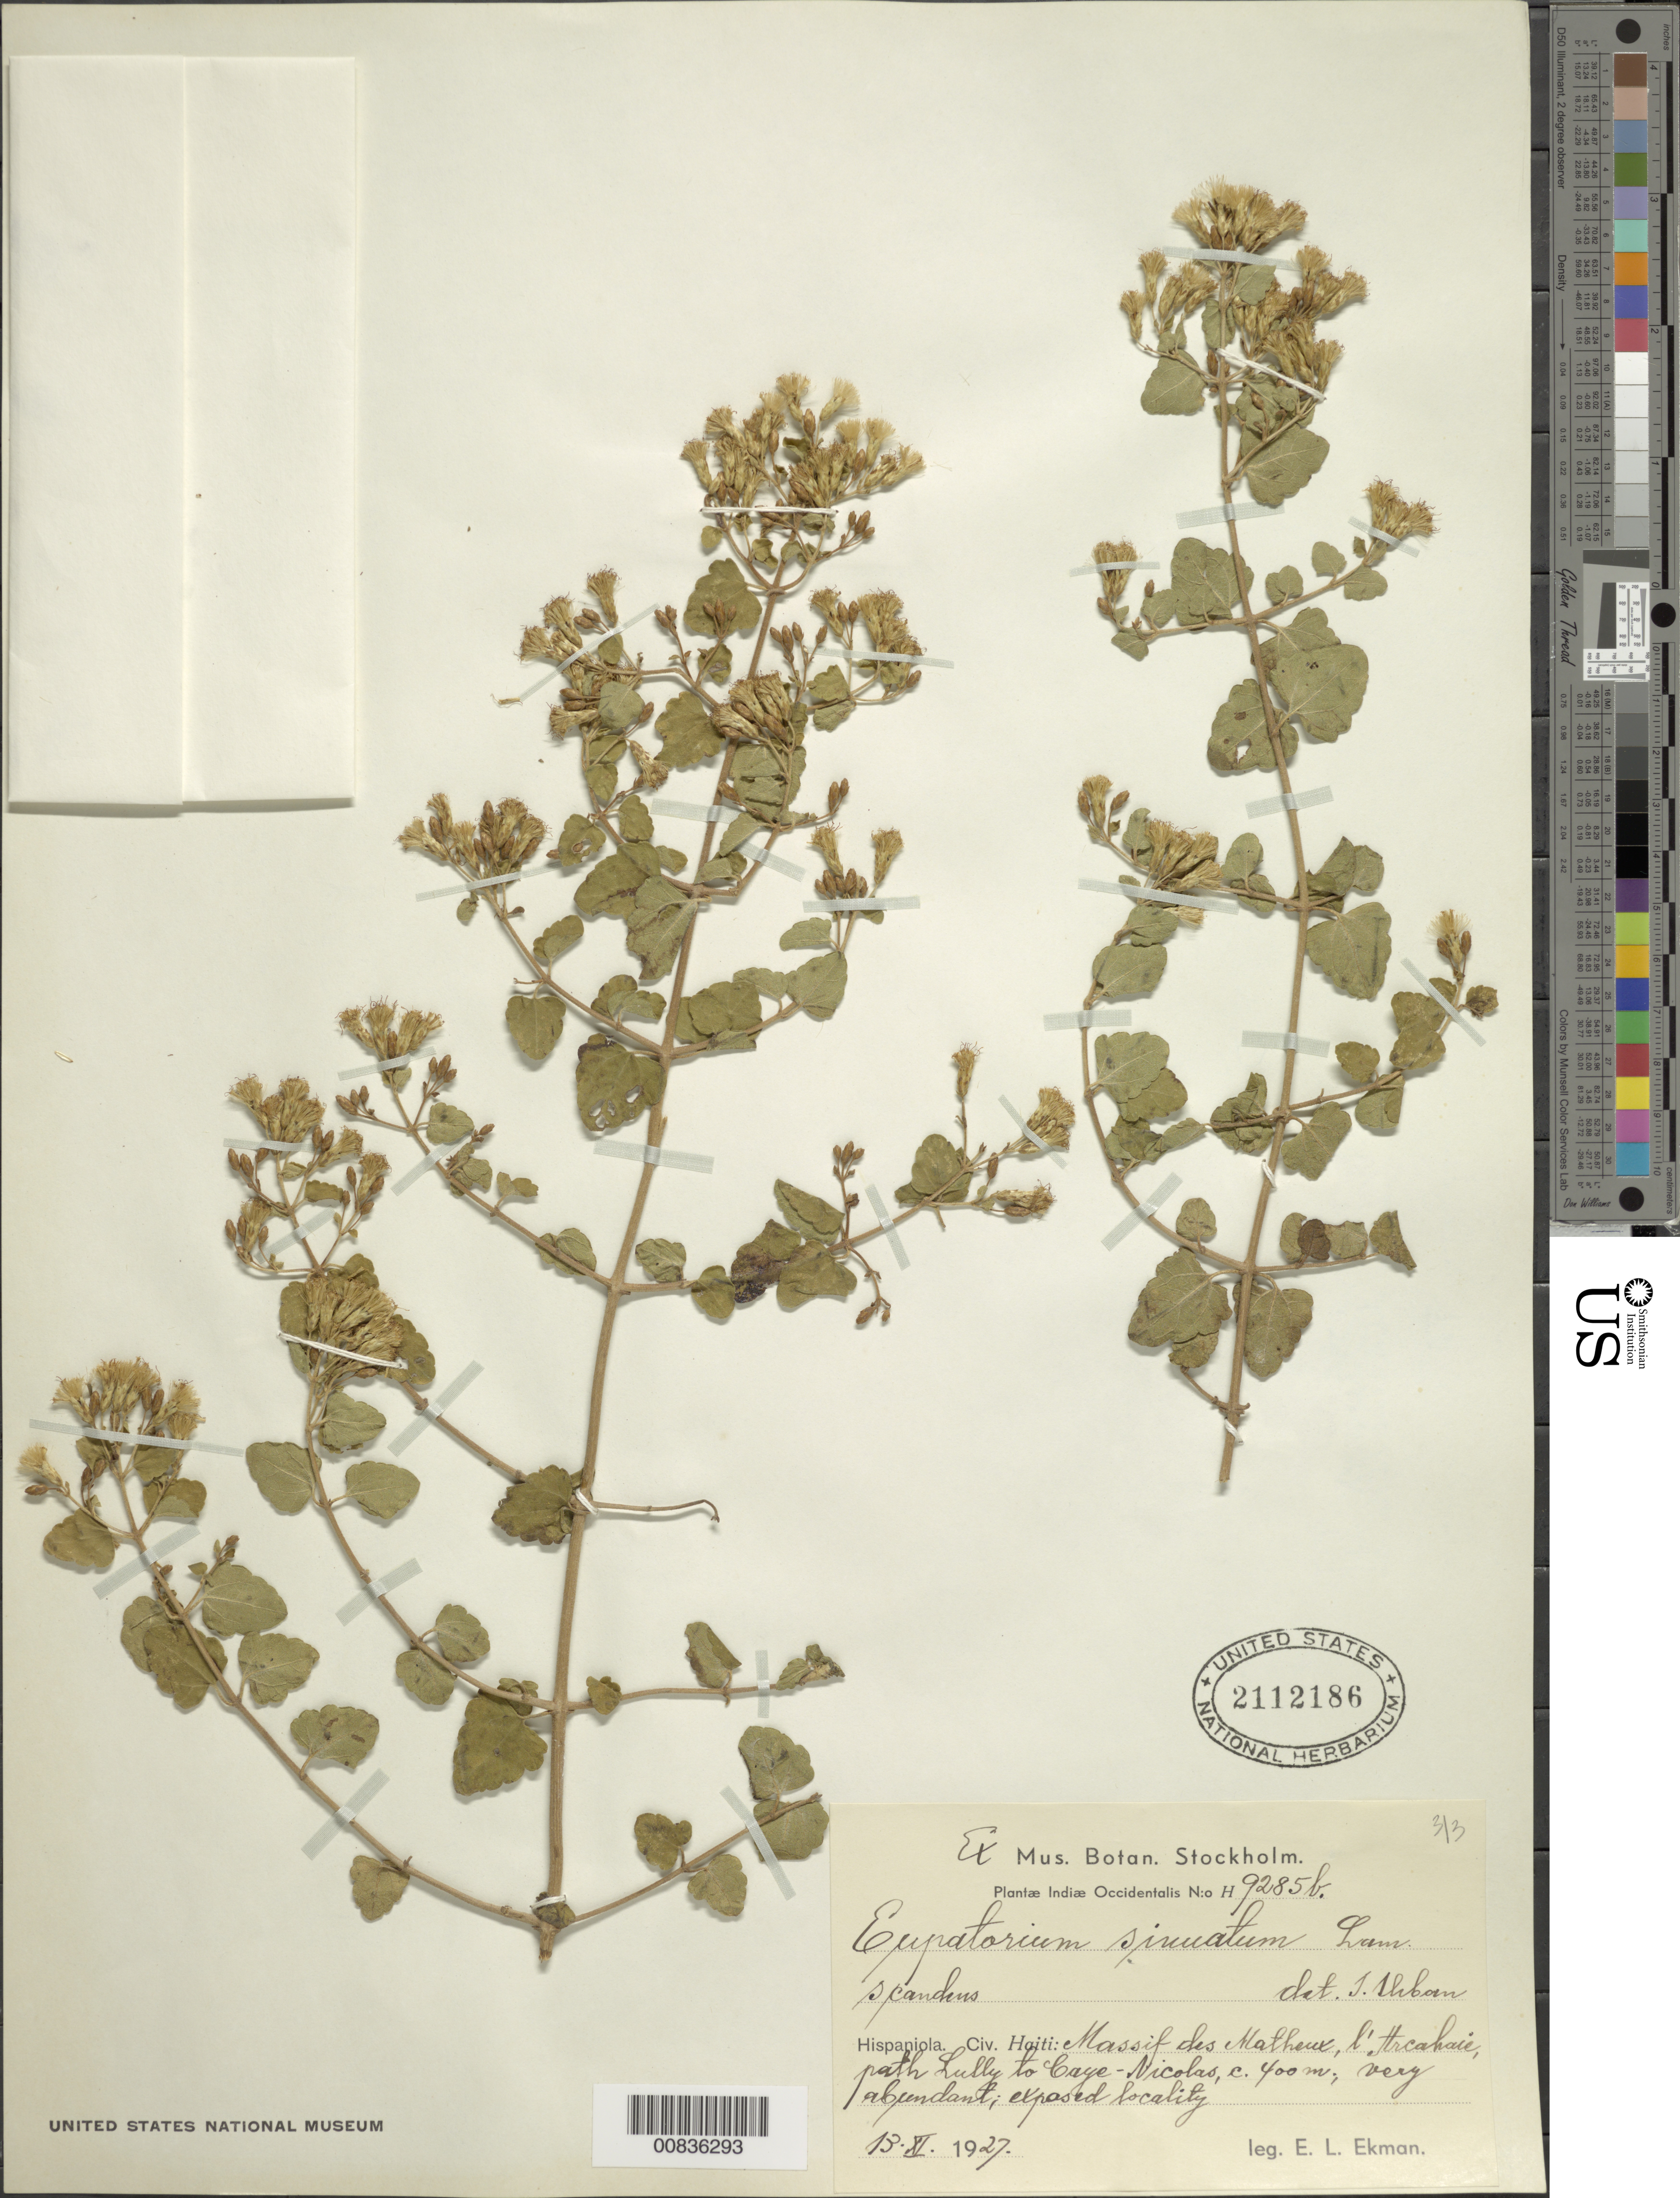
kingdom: Plantae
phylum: Tracheophyta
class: Magnoliopsida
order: Asterales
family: Asteraceae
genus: Chromolaena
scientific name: Chromolaena sinuata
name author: (Lam.) R.M. King & H. Rob.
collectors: E. L. Ekman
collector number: H 9285B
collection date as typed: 13 Nov 1927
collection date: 1927-11-13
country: Haiti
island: Hispaniola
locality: Massif des Matheux, l'Archaie, path Lully to Caye-Nicolas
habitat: Exposed locality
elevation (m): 400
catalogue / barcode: US 2112186